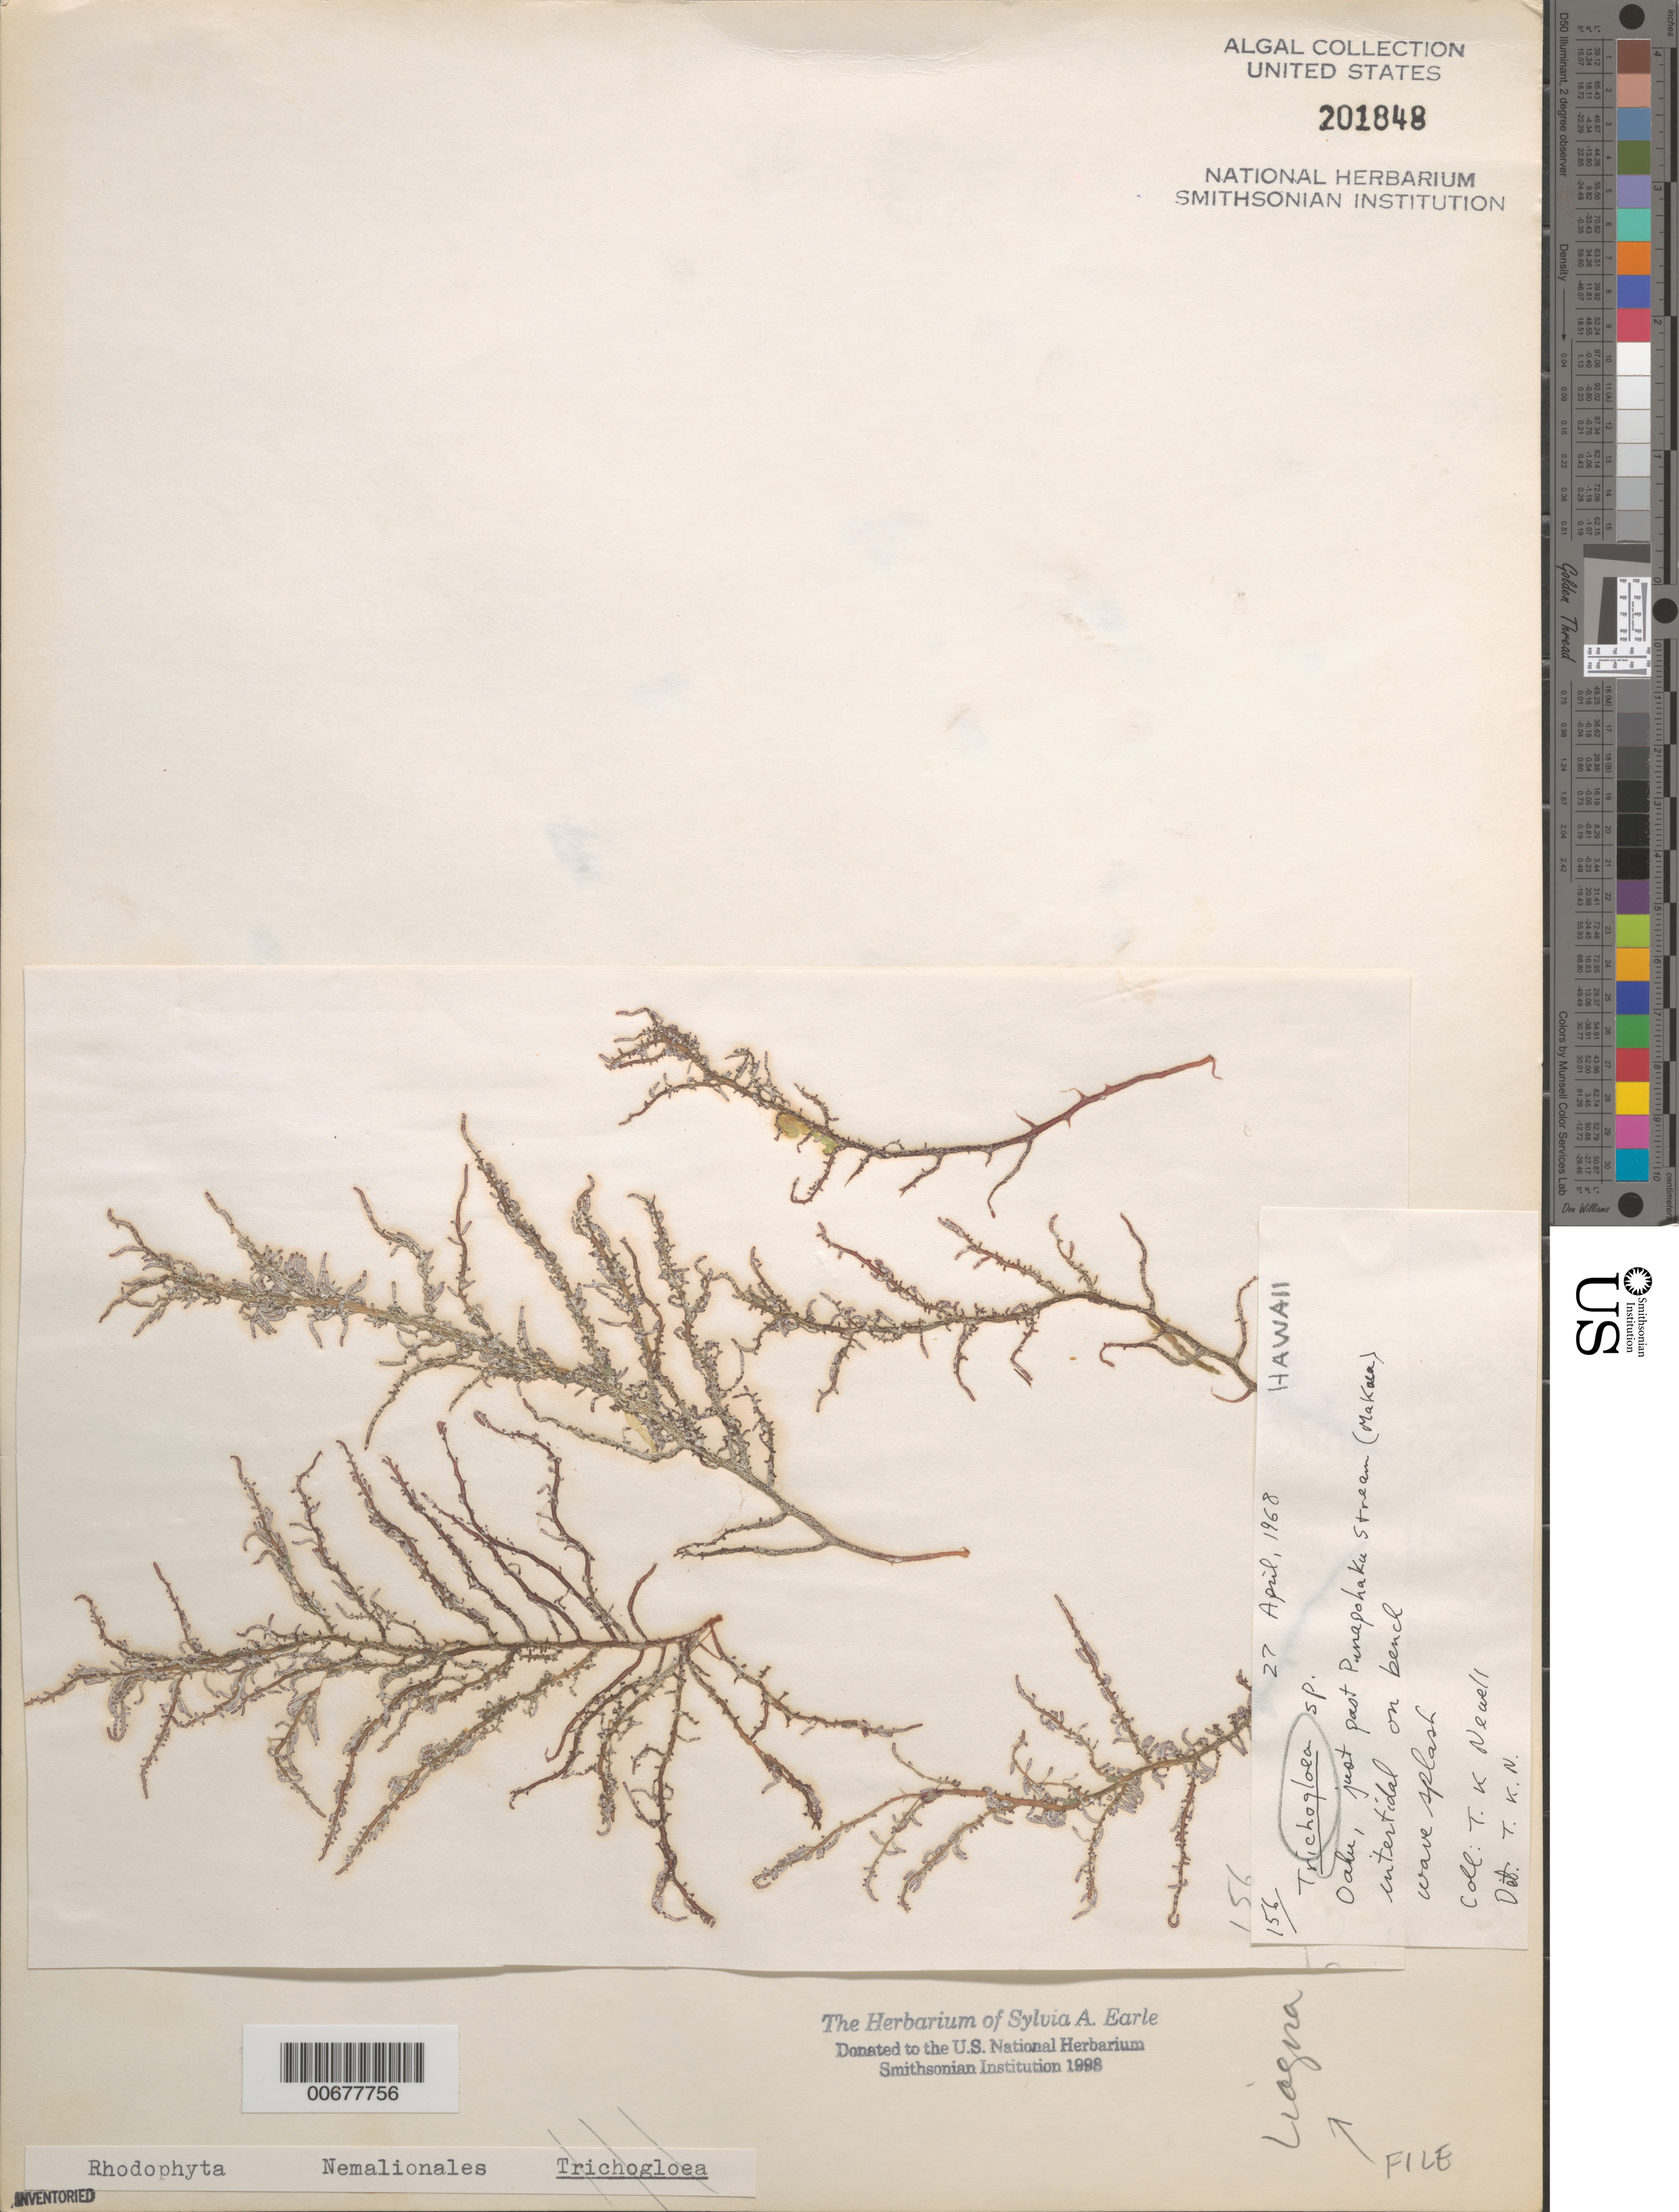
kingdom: Plantae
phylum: Rhodophyta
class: Florideophyceae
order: Nemaliales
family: Liagoraceae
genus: Liagora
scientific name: Liagora sp.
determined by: Newell, Thomas K.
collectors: T. K. Newell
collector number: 156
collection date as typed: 27 Apr 1968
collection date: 1968-04-27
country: United States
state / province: Hawaii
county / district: Honolulu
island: Oahu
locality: Makua, near Punapohaku Stream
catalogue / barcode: US 201848